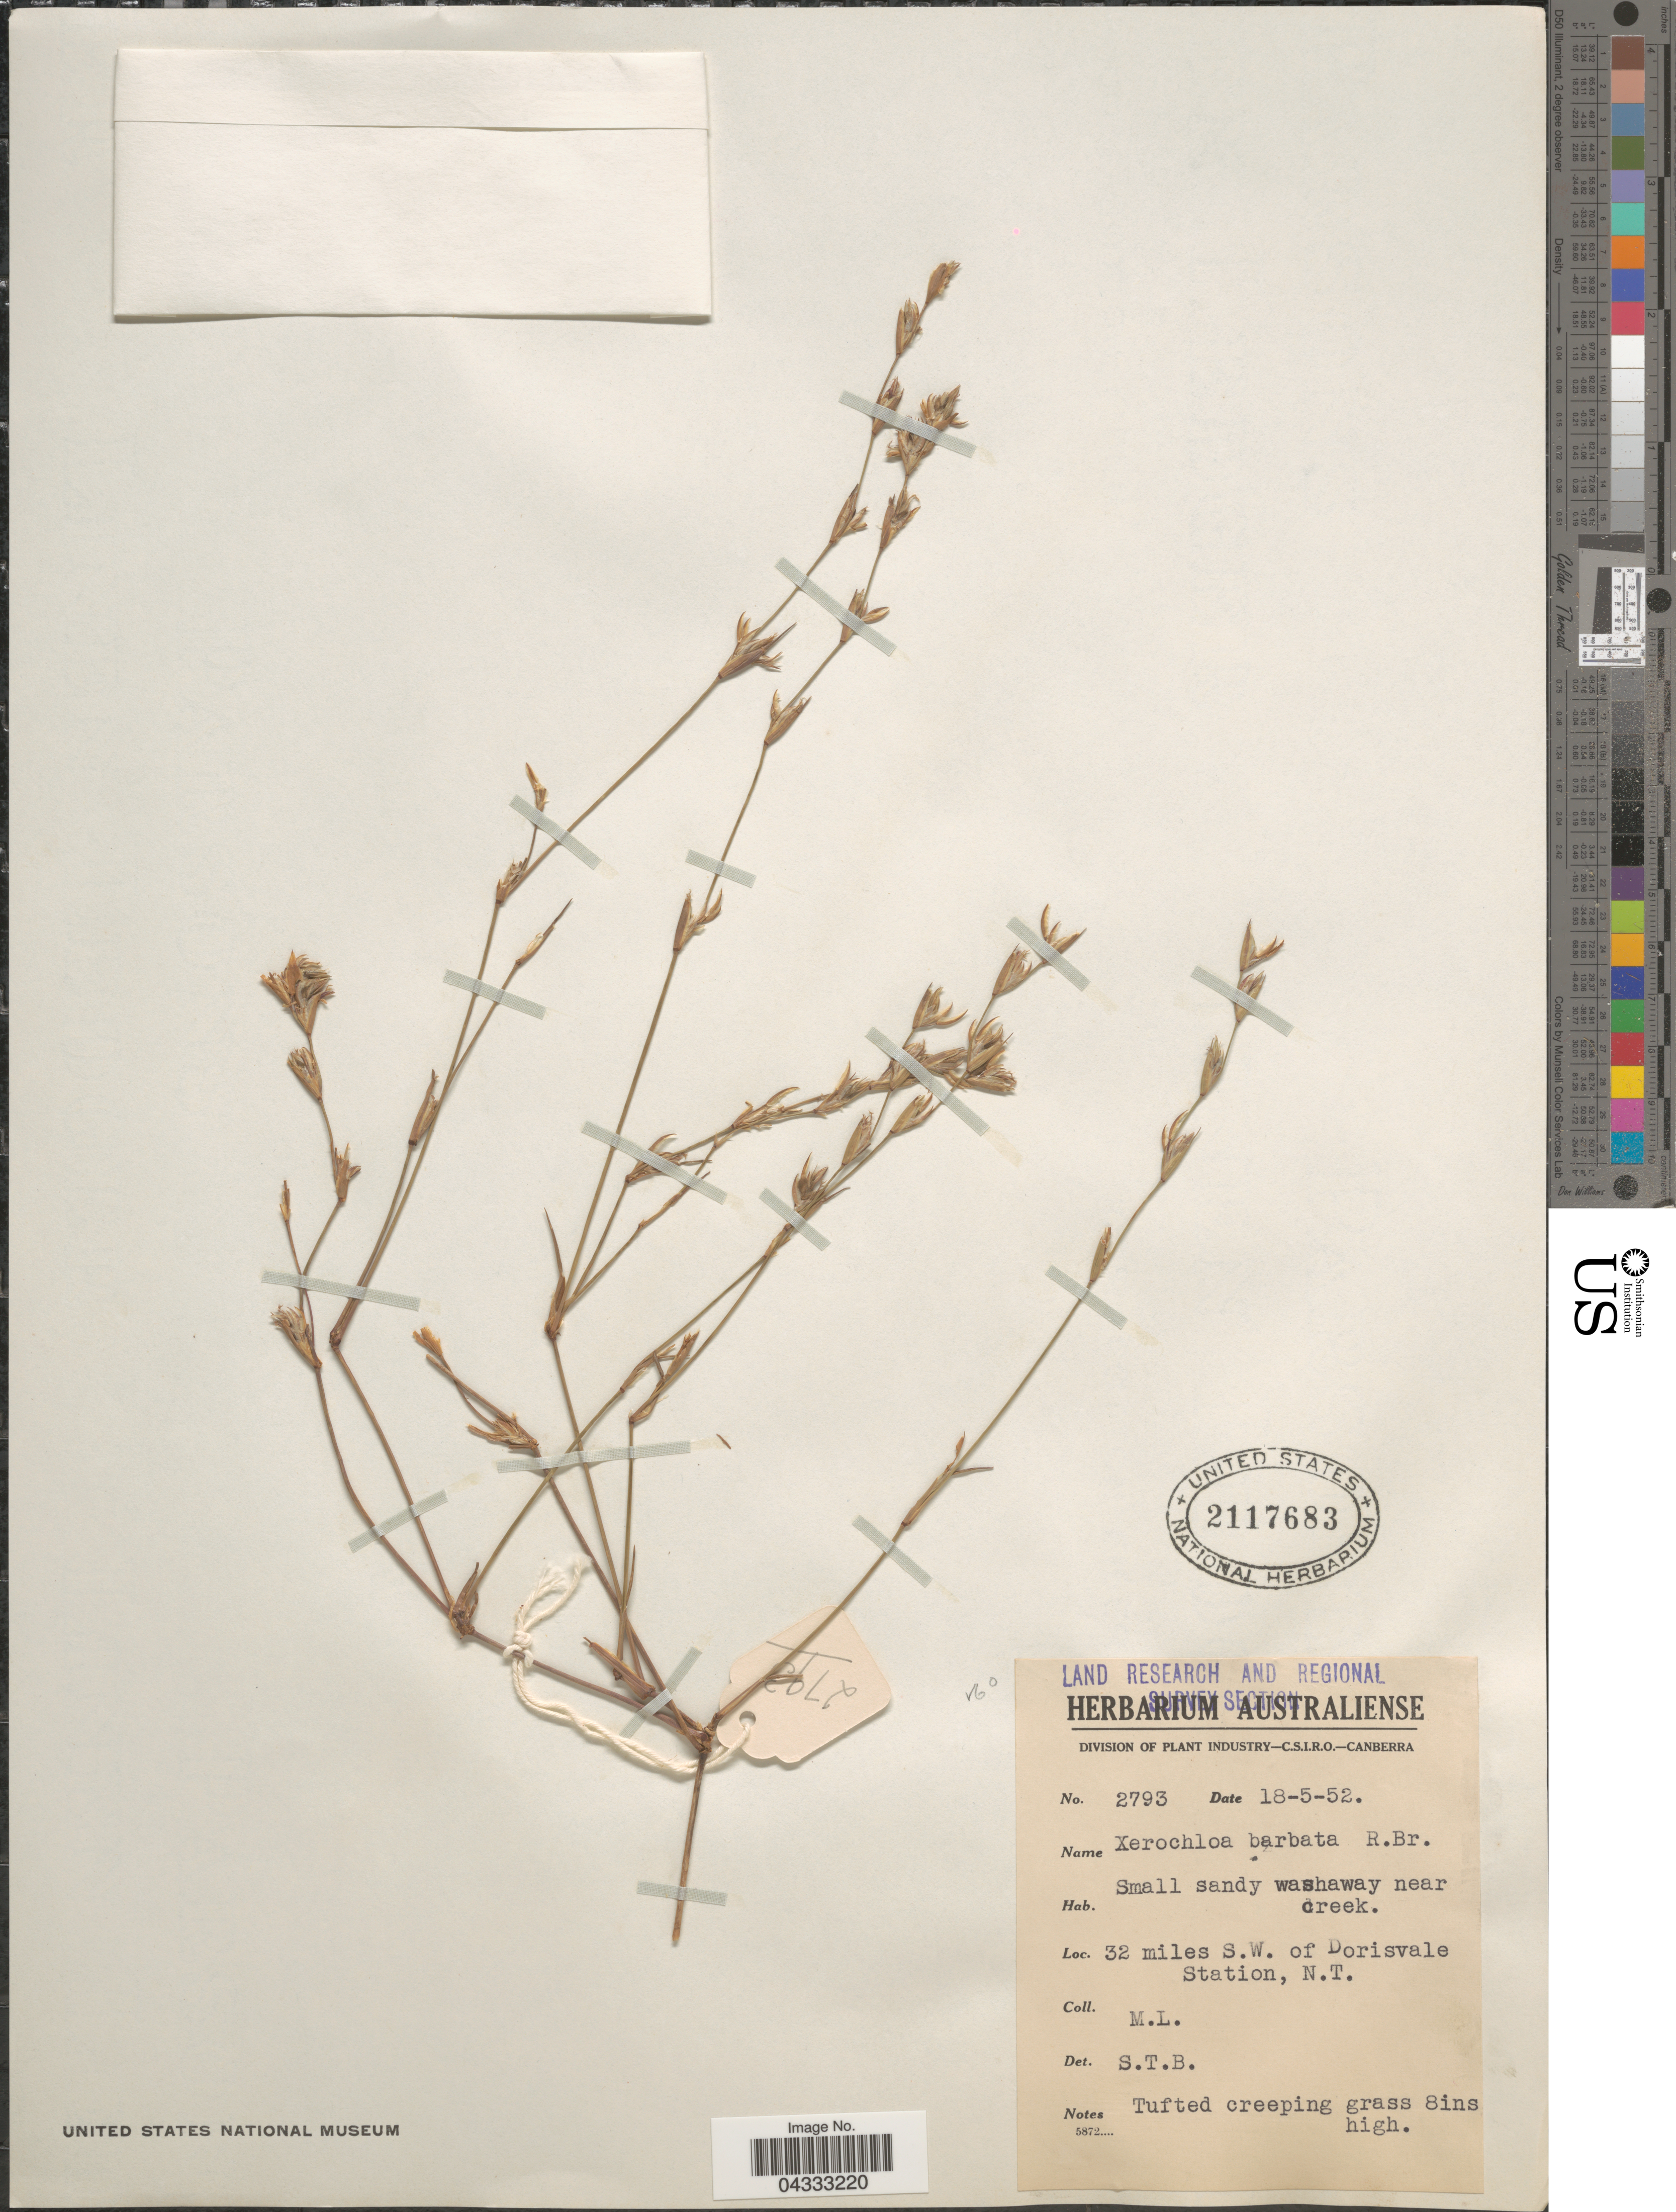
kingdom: Plantae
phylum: Tracheophyta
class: Liliopsida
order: Poales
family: Poaceae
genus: Xerochloa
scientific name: Xerochloa barbata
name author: R. Br.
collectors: M. L.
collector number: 2793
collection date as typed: Transcribed d/m/y: 18/5/52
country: Canada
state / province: Northwest Territories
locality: Land Research and Regional Survey Section. 32 miles S.W. of Dorisvale Station.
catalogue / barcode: US 2117683